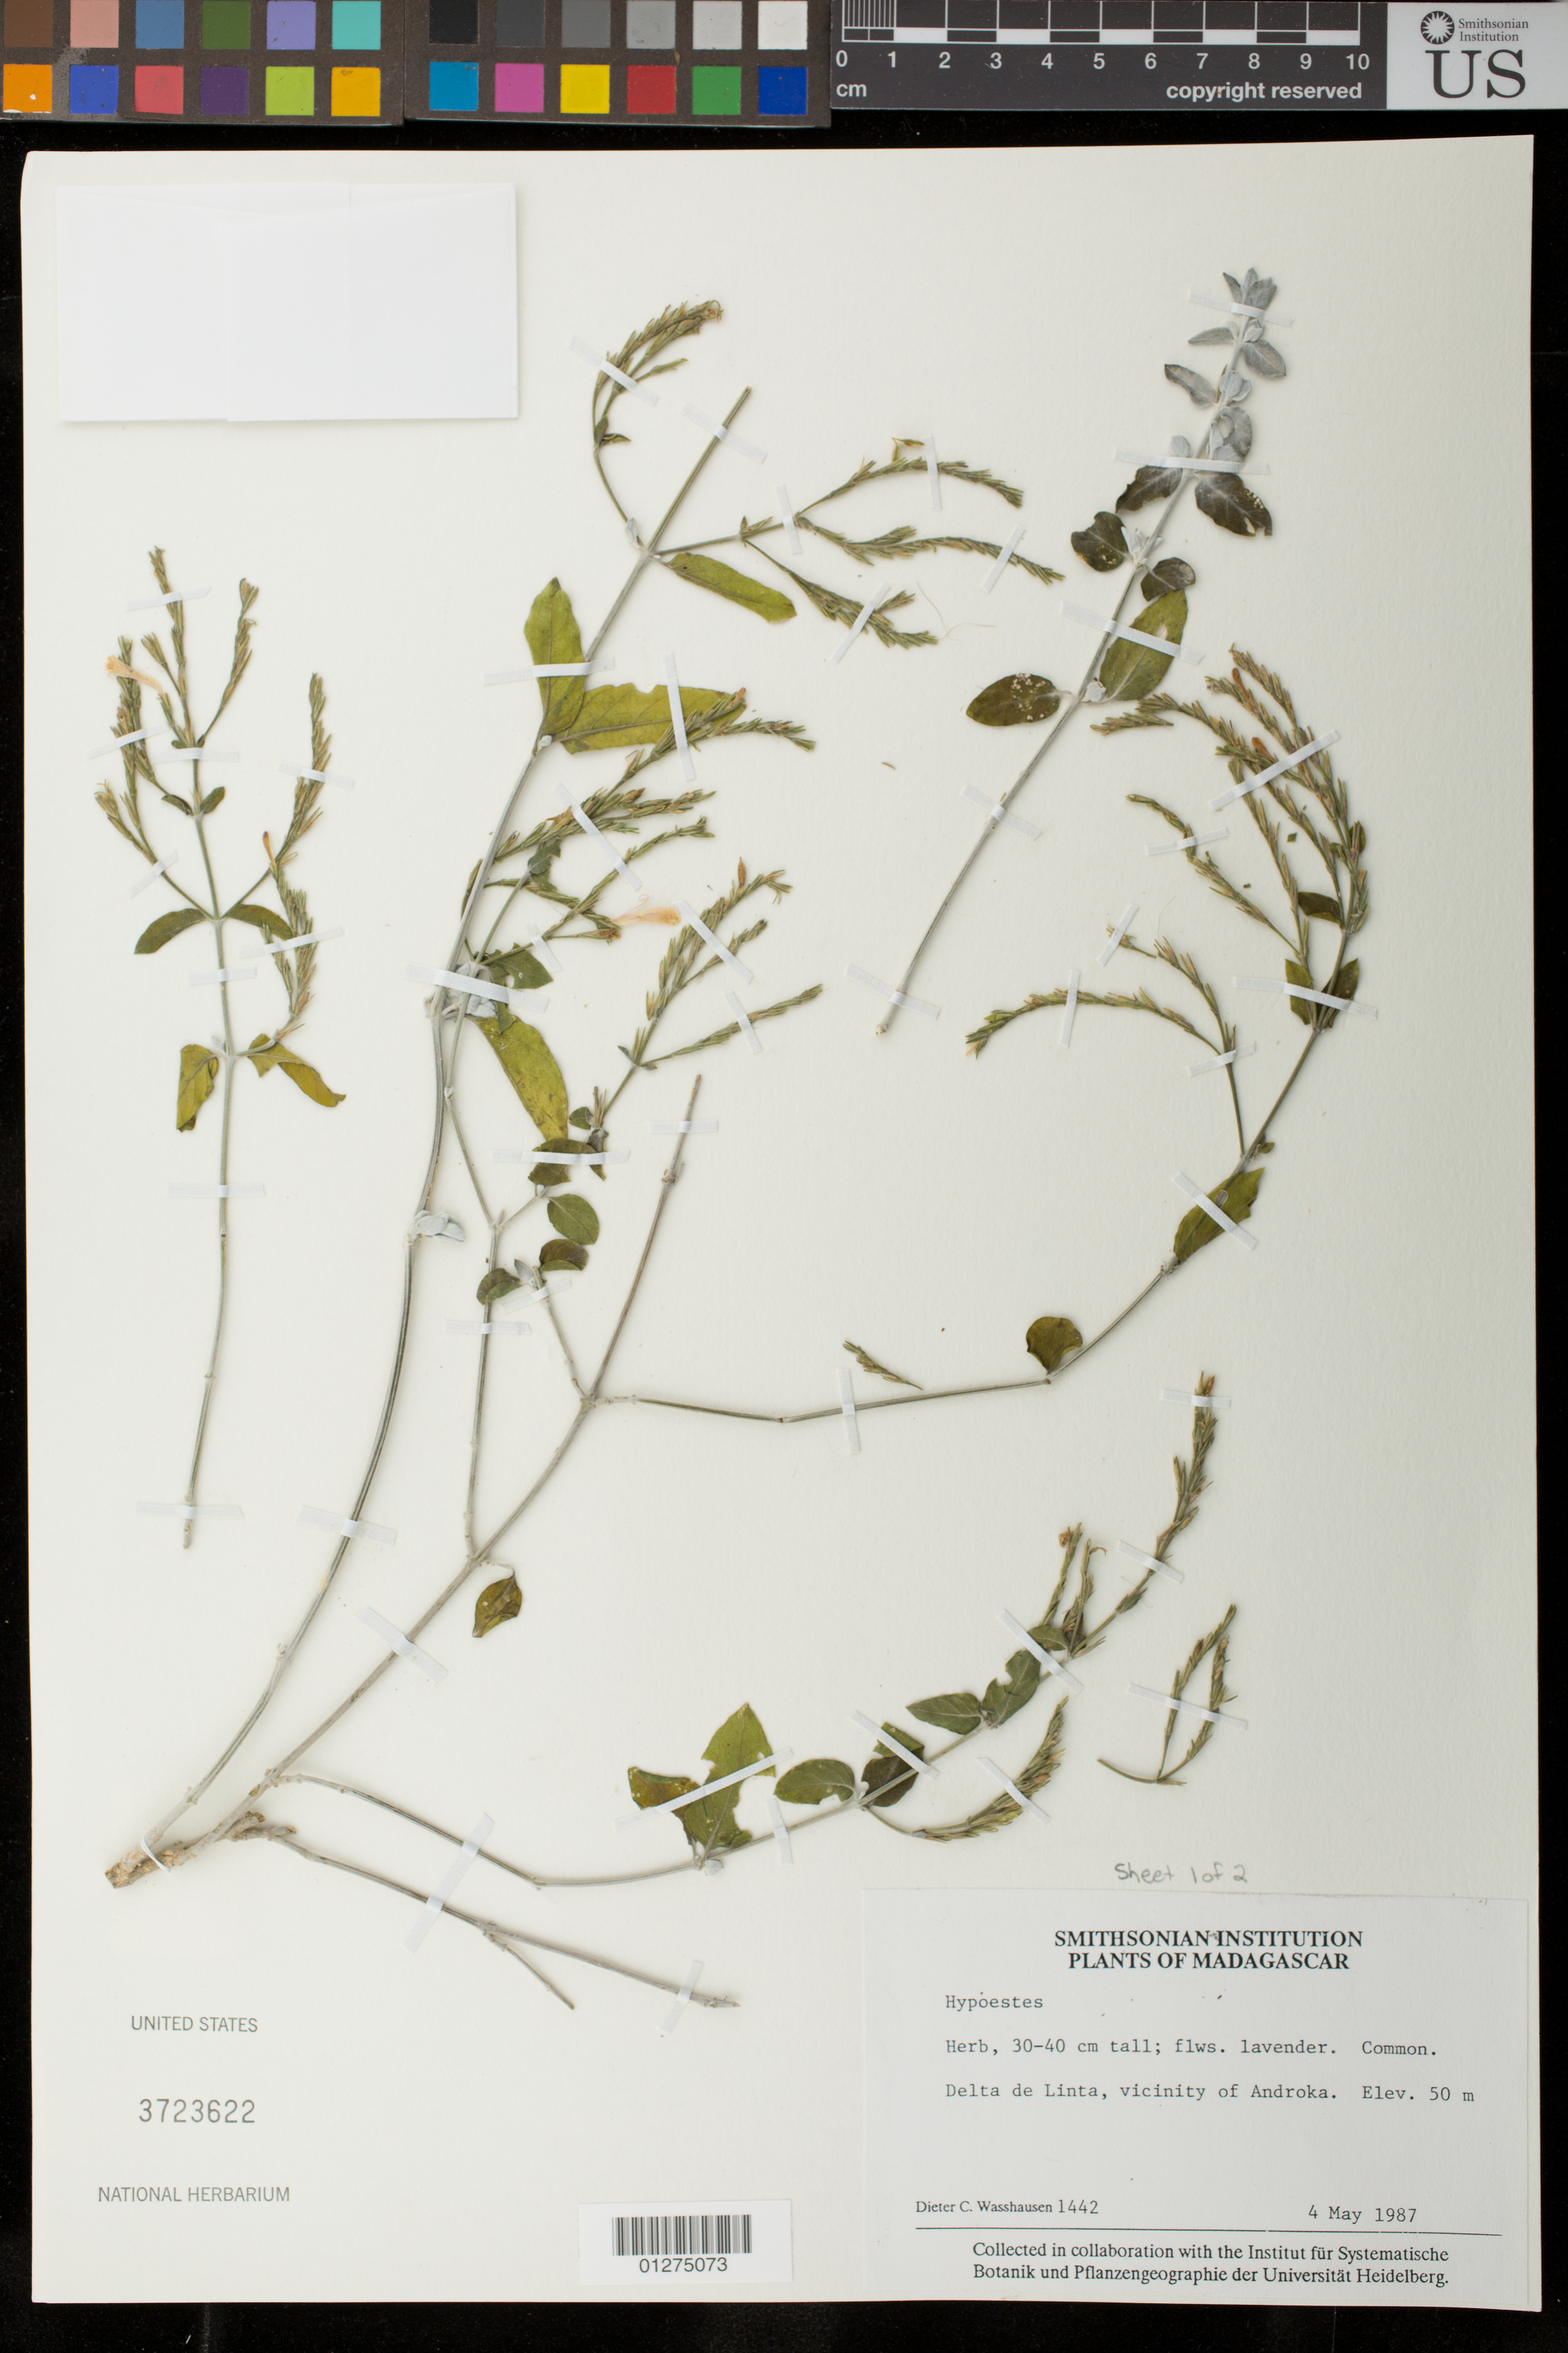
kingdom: Plantae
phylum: Tracheophyta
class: Magnoliopsida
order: Lamiales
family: Acanthaceae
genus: Hypoestes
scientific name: Hypoestes sp.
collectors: D. C. Wasshausen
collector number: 1442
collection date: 1987-05-04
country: Madagascar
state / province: Atsimo-Andrefana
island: Madagascar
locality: Linta River delta, in the vicinity of Androka. Ampanihy.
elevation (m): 50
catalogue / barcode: US 3723622